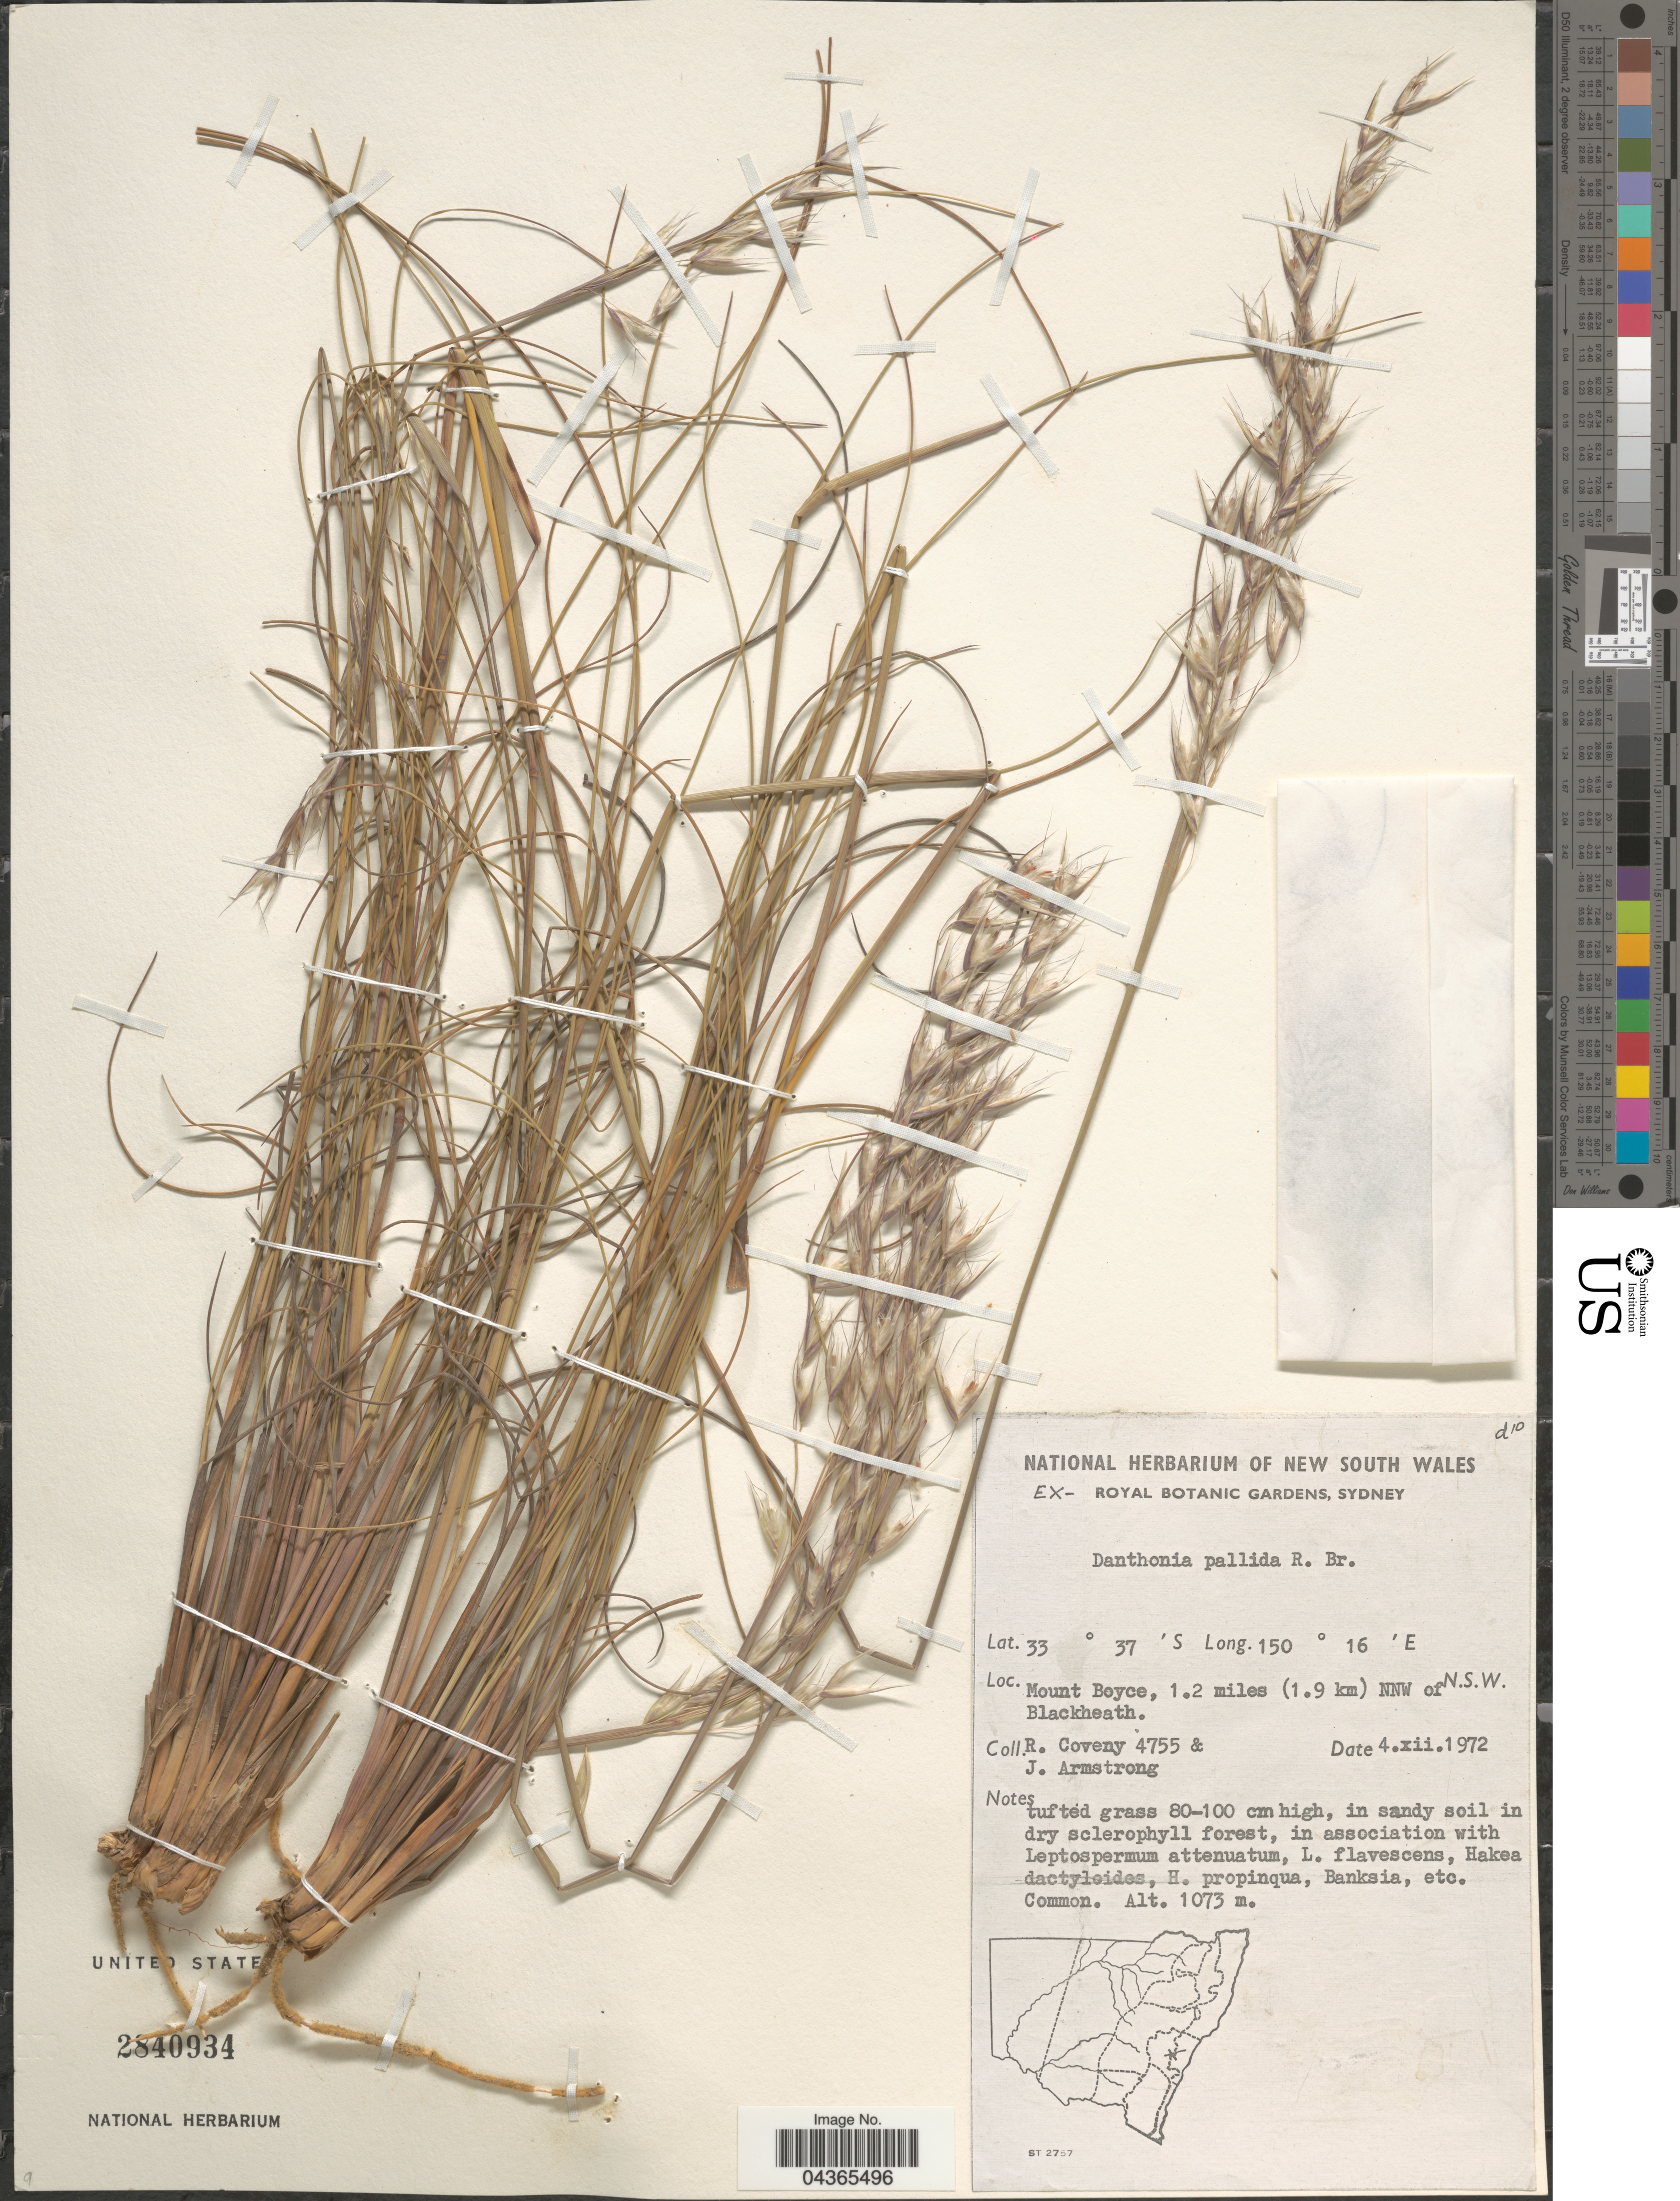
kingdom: Plantae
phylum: Tracheophyta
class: Liliopsida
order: Poales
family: Poaceae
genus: Rytidosperma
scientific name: Rytidosperma pallidum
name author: (R. Br.) A.M. Humphreys & H.P. Linder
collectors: R. Coveny & J. Armstrong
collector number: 4755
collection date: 1972-12-04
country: Australia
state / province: New South Wales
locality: Mount Boyce, 1.2 miles (1.9 km) NNW of Blackheath. In sandy soil in dry sclerophyll forest.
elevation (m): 1073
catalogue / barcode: US 2840934